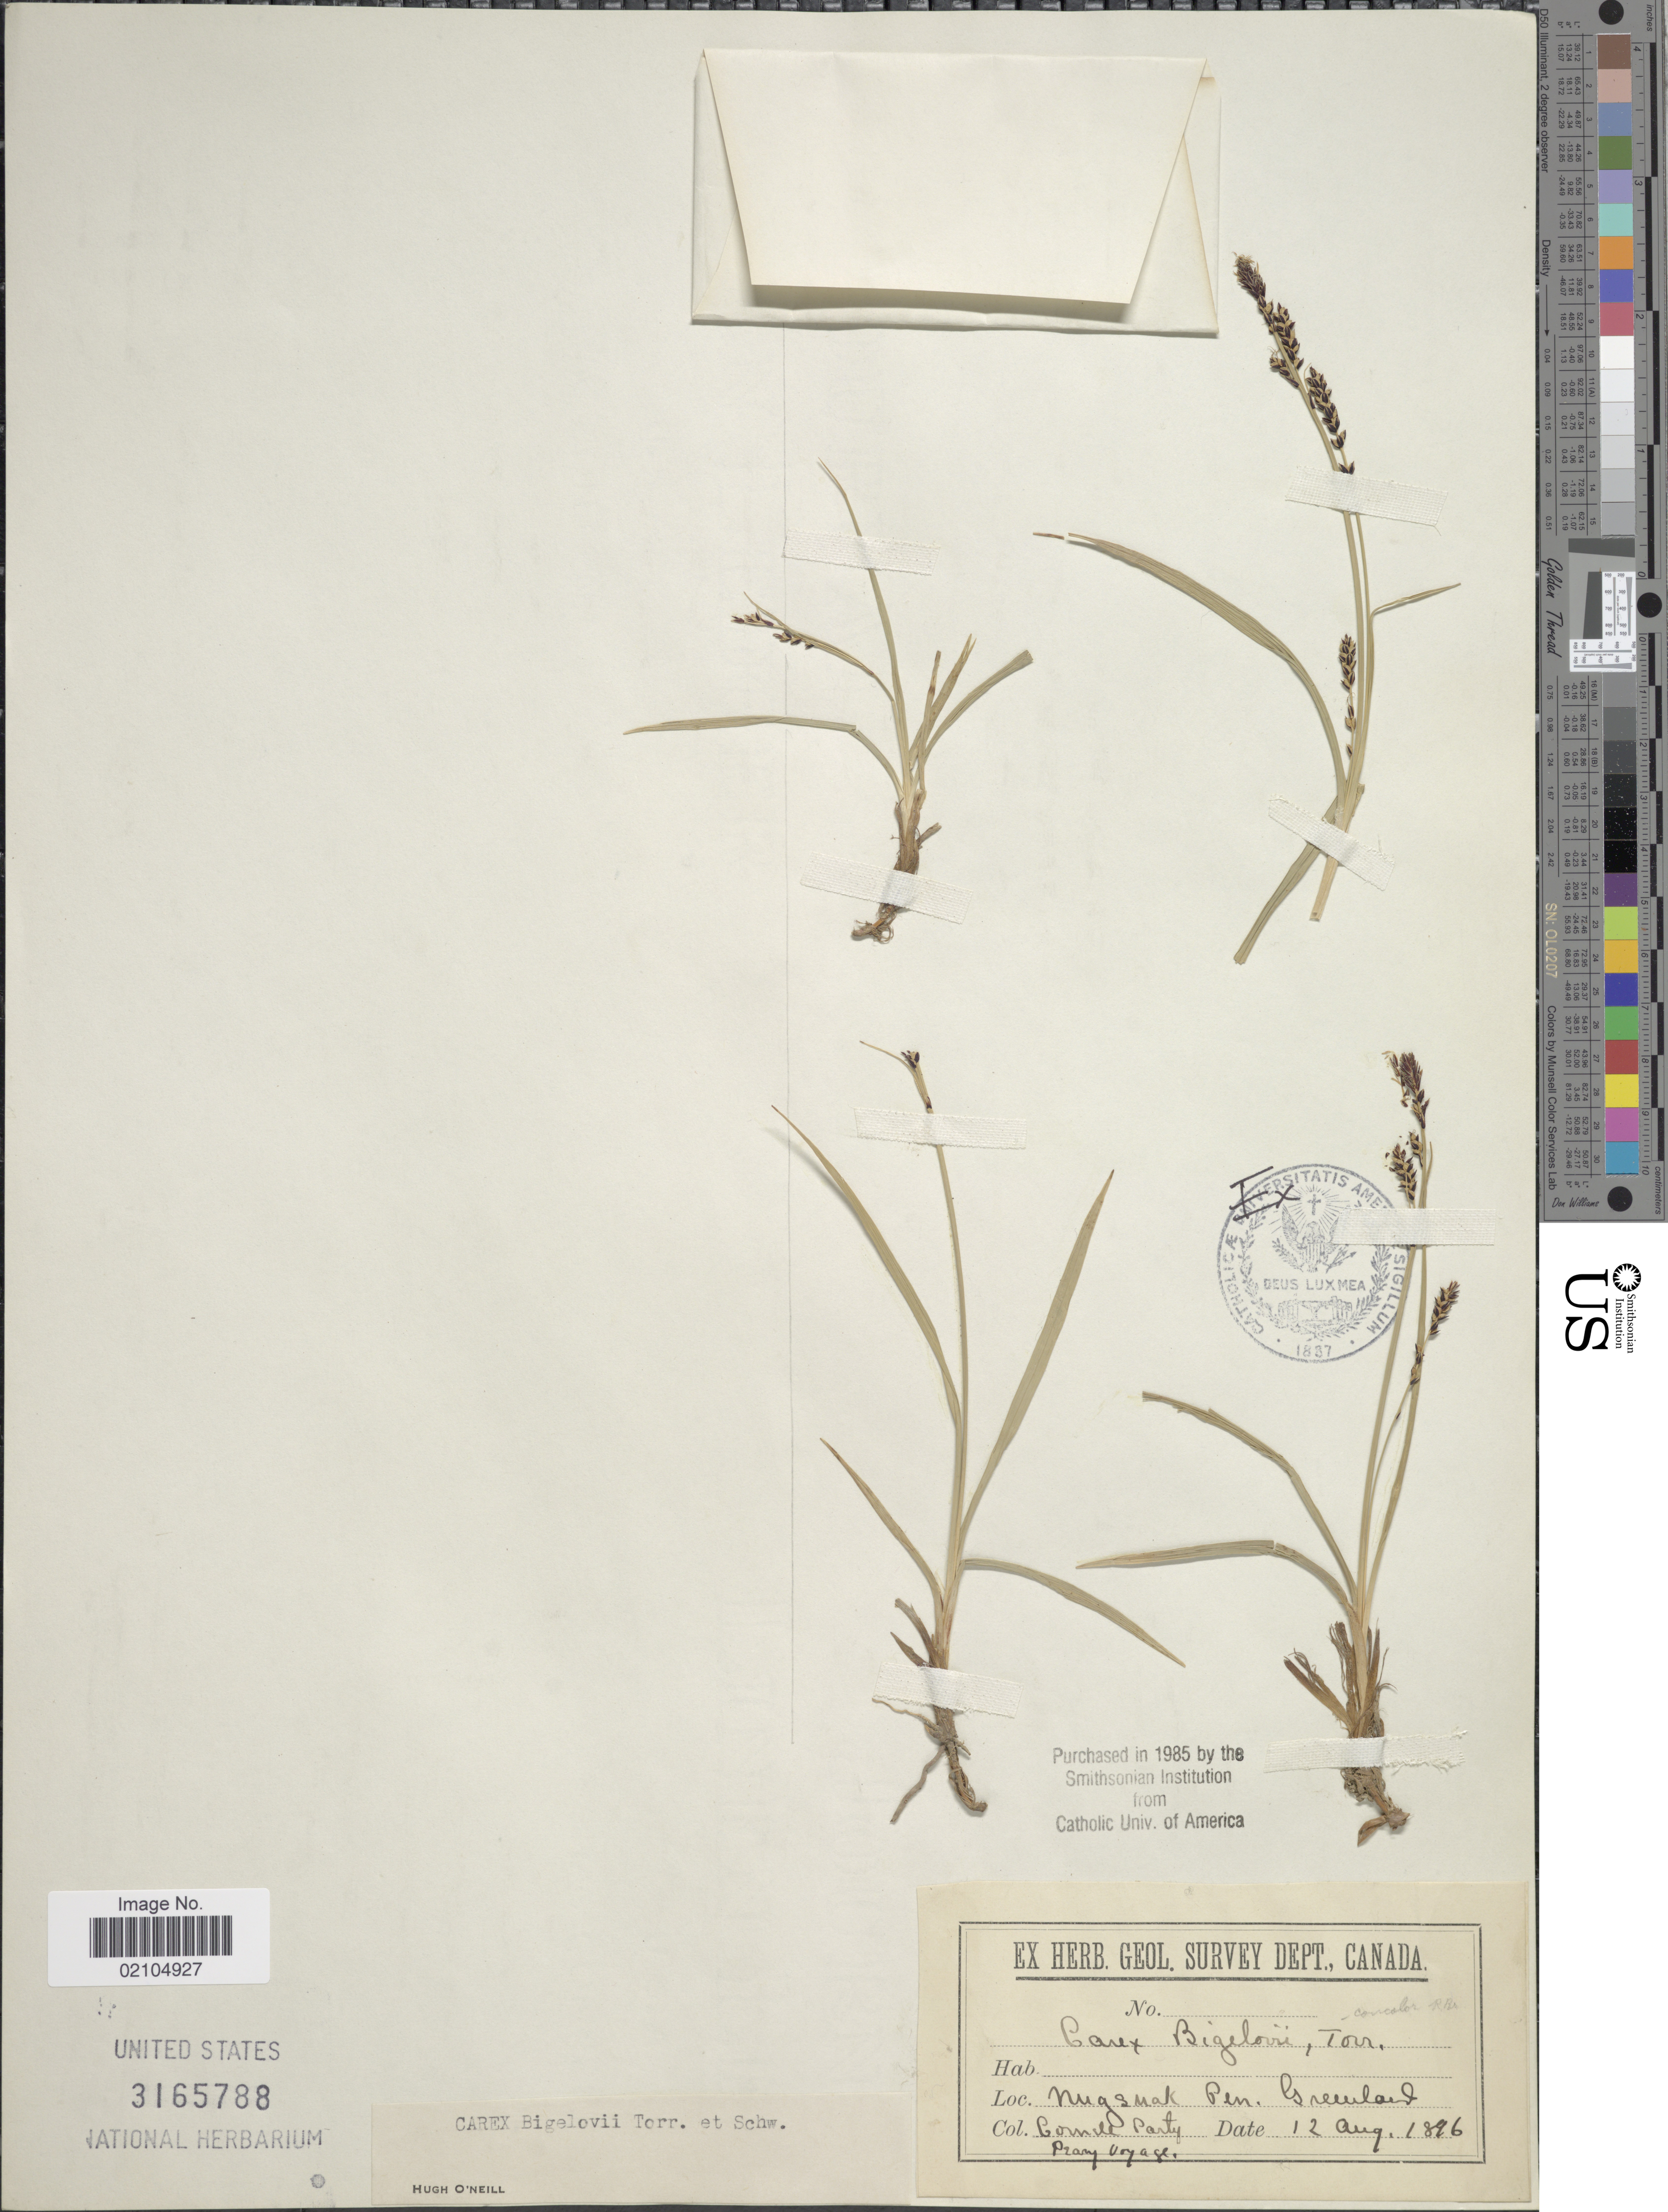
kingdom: Plantae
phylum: Tracheophyta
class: Liliopsida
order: Poales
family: Cyperaceae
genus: Carex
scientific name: Carex bigelowii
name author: Torr. ex Schwein.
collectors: Cornell Party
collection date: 1896-08-12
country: Greenland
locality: Arctic, Nugsuak Penins.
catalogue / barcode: US 3165788